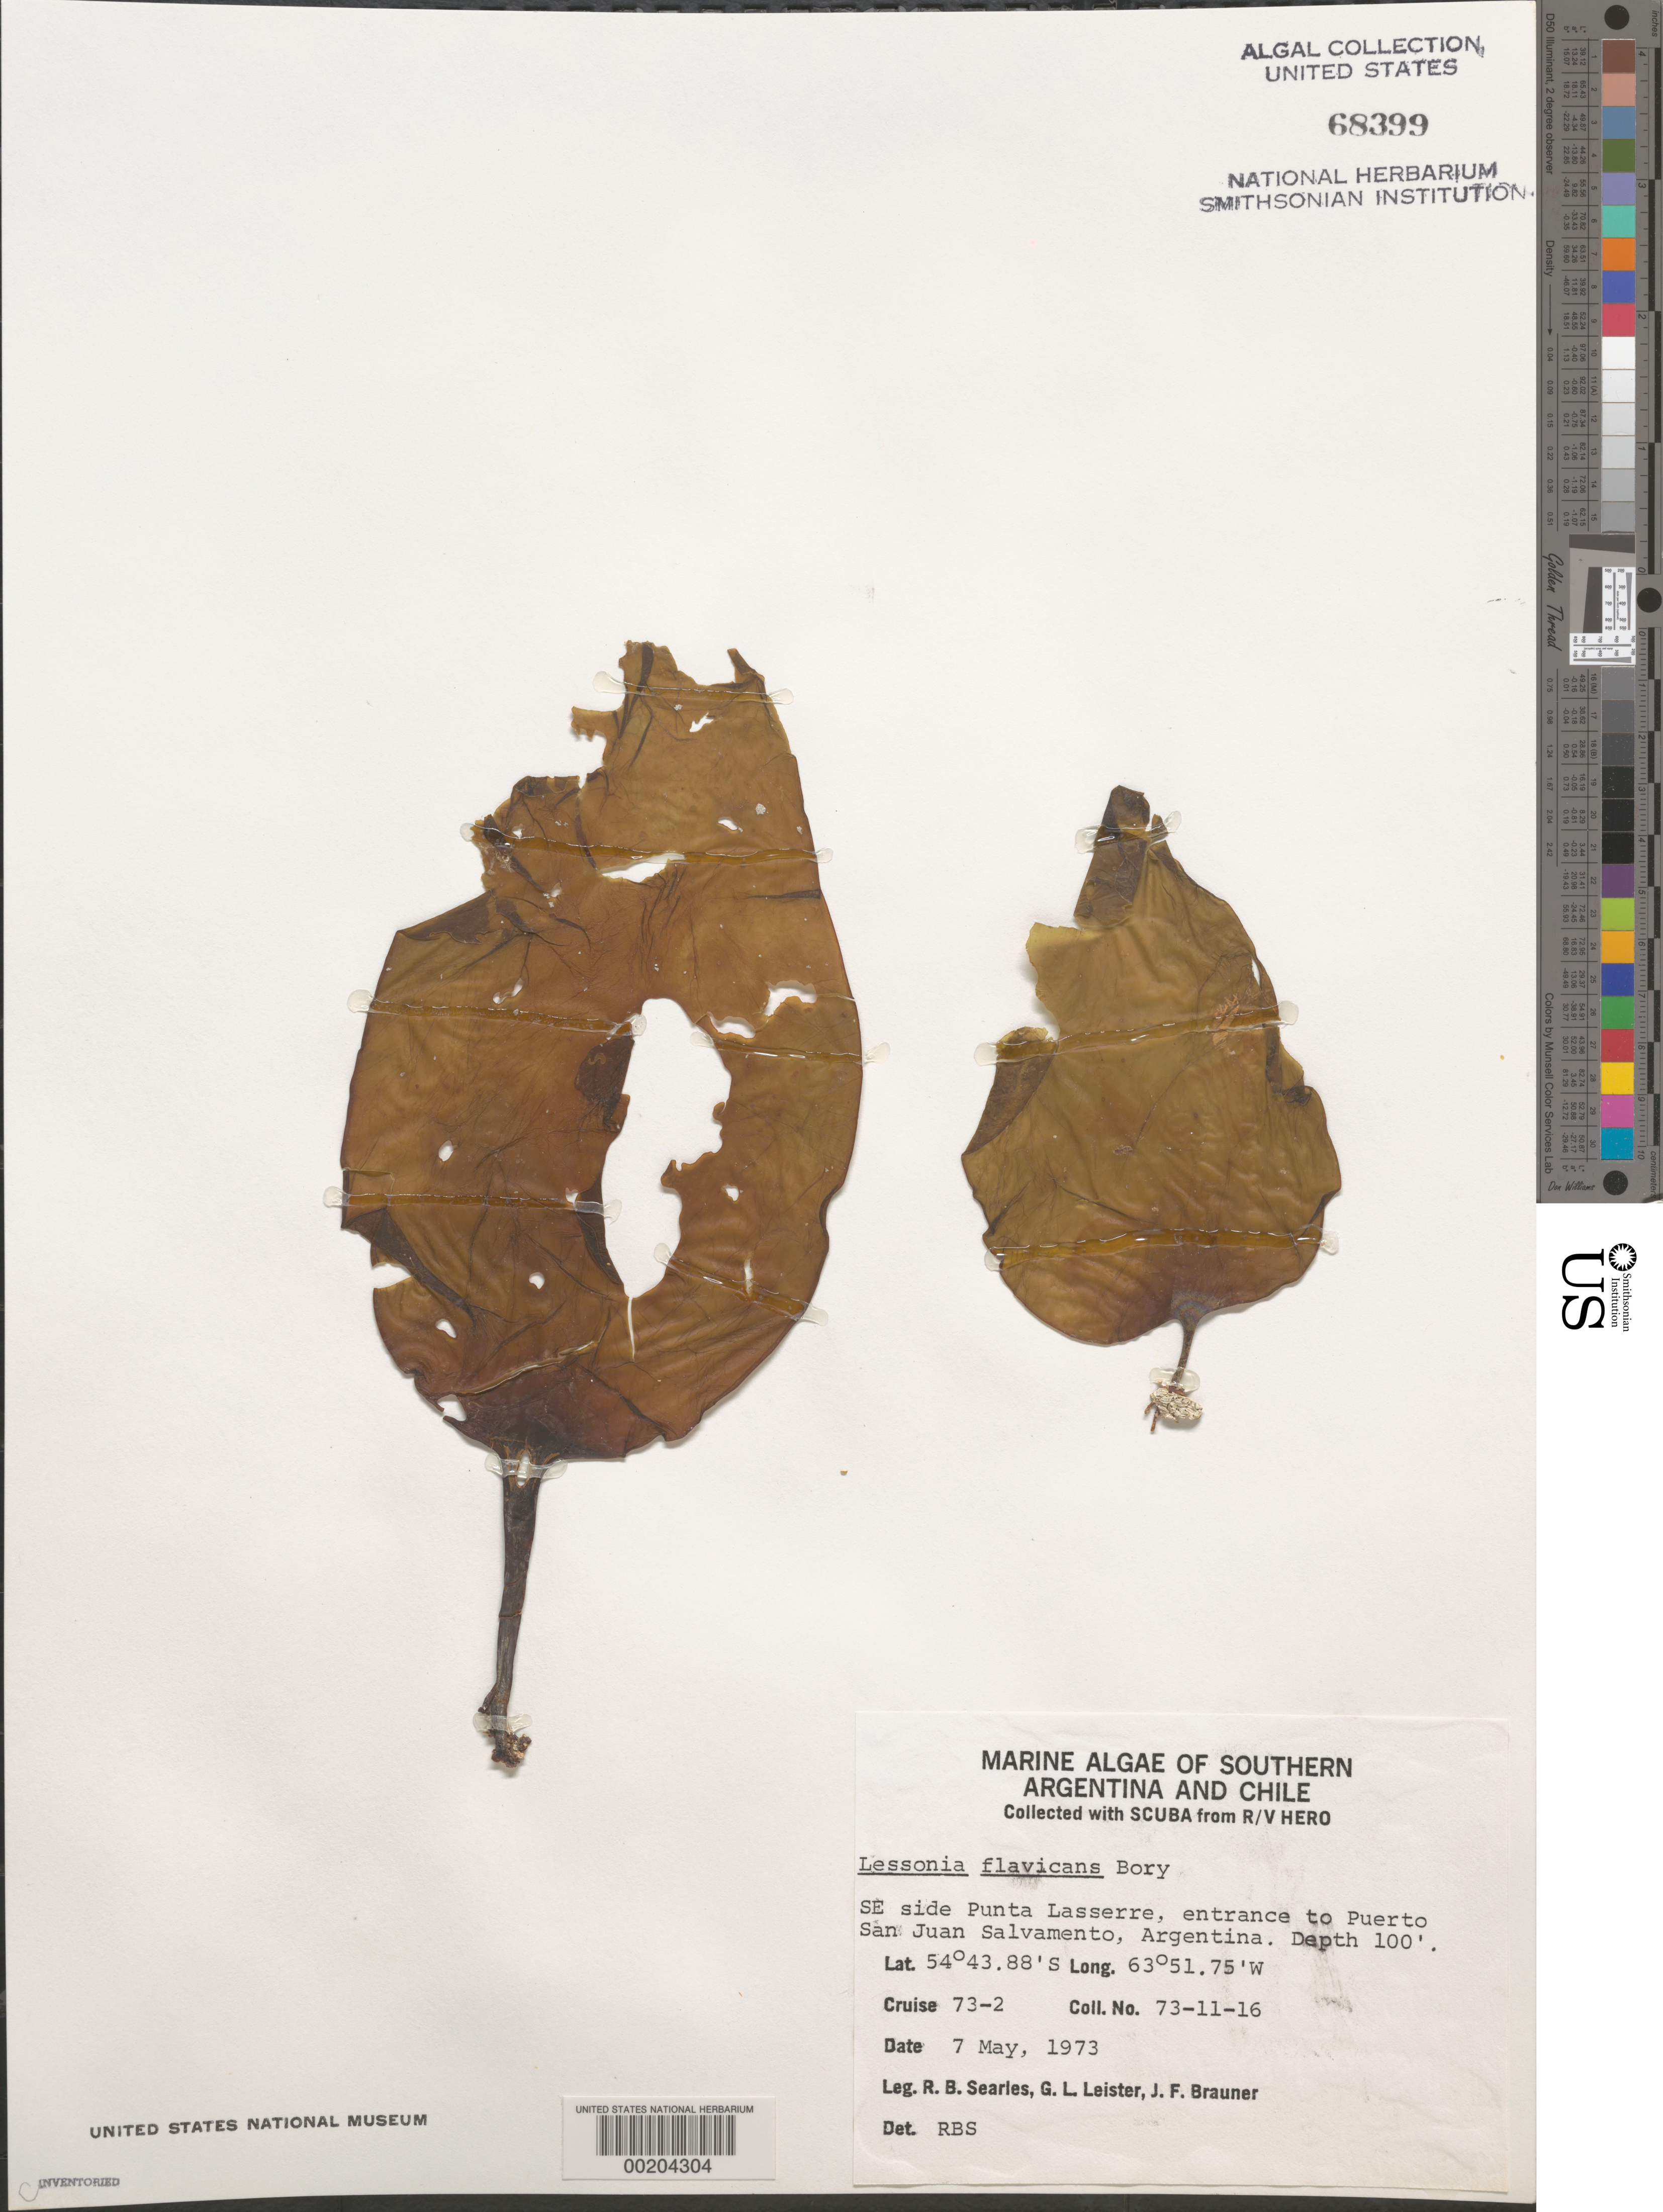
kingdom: Chromista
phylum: Ochrophyta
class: Phaeophyceae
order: Laminariales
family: Lessoniaceae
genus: Lessonia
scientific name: Lessonia flavicans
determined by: Searles, R. B.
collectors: R. Searles, G. Leister & J. F. Brauner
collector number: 73-11-16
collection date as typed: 07 May 1973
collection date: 1973-05-07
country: Argentina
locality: Punta Lasserre, Puerto San Juan Salvamento entrance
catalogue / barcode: US 68399